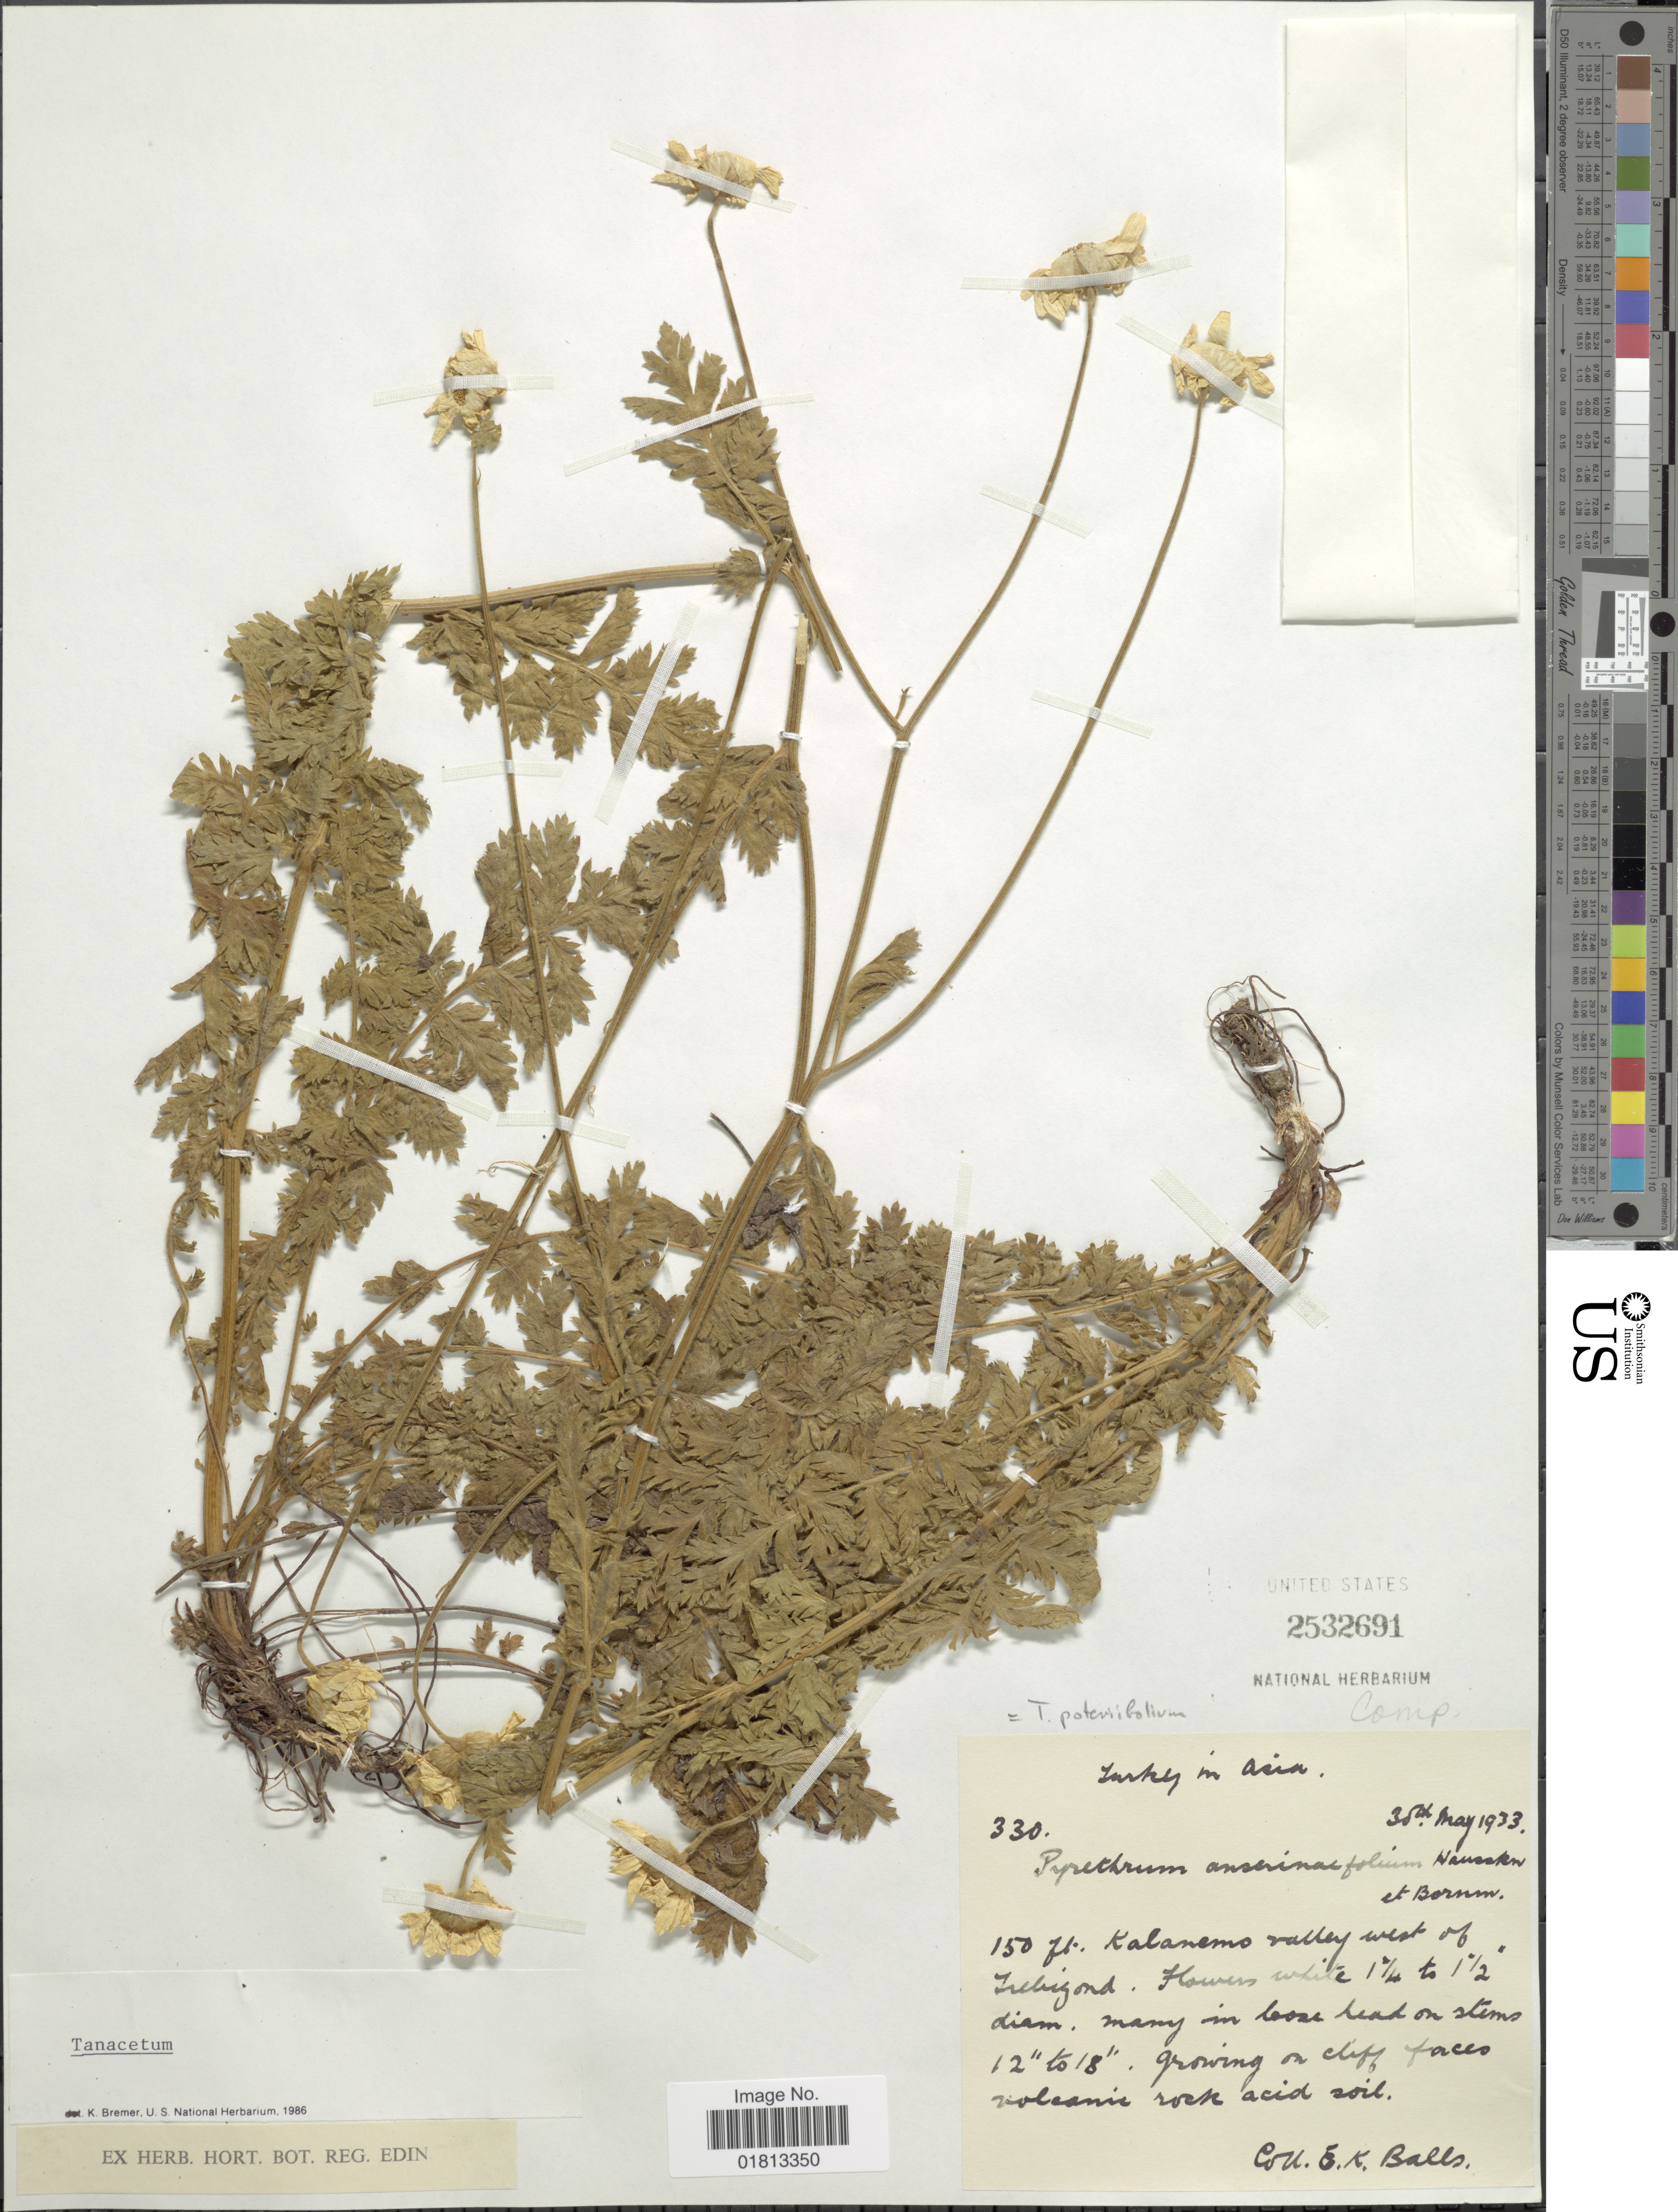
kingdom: Plantae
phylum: Tracheophyta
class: Magnoliopsida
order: Asterales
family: Asteraceae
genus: Tanacetum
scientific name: Tanacetum poteriifolium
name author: (Ledeb. ex Nordm.) Grierson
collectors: E. K. Balls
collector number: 330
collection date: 1933-05-30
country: Turkey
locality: Turkey in Asia, Kalanemo valley west of Irebigond [interpreted]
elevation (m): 46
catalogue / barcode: US 2532691